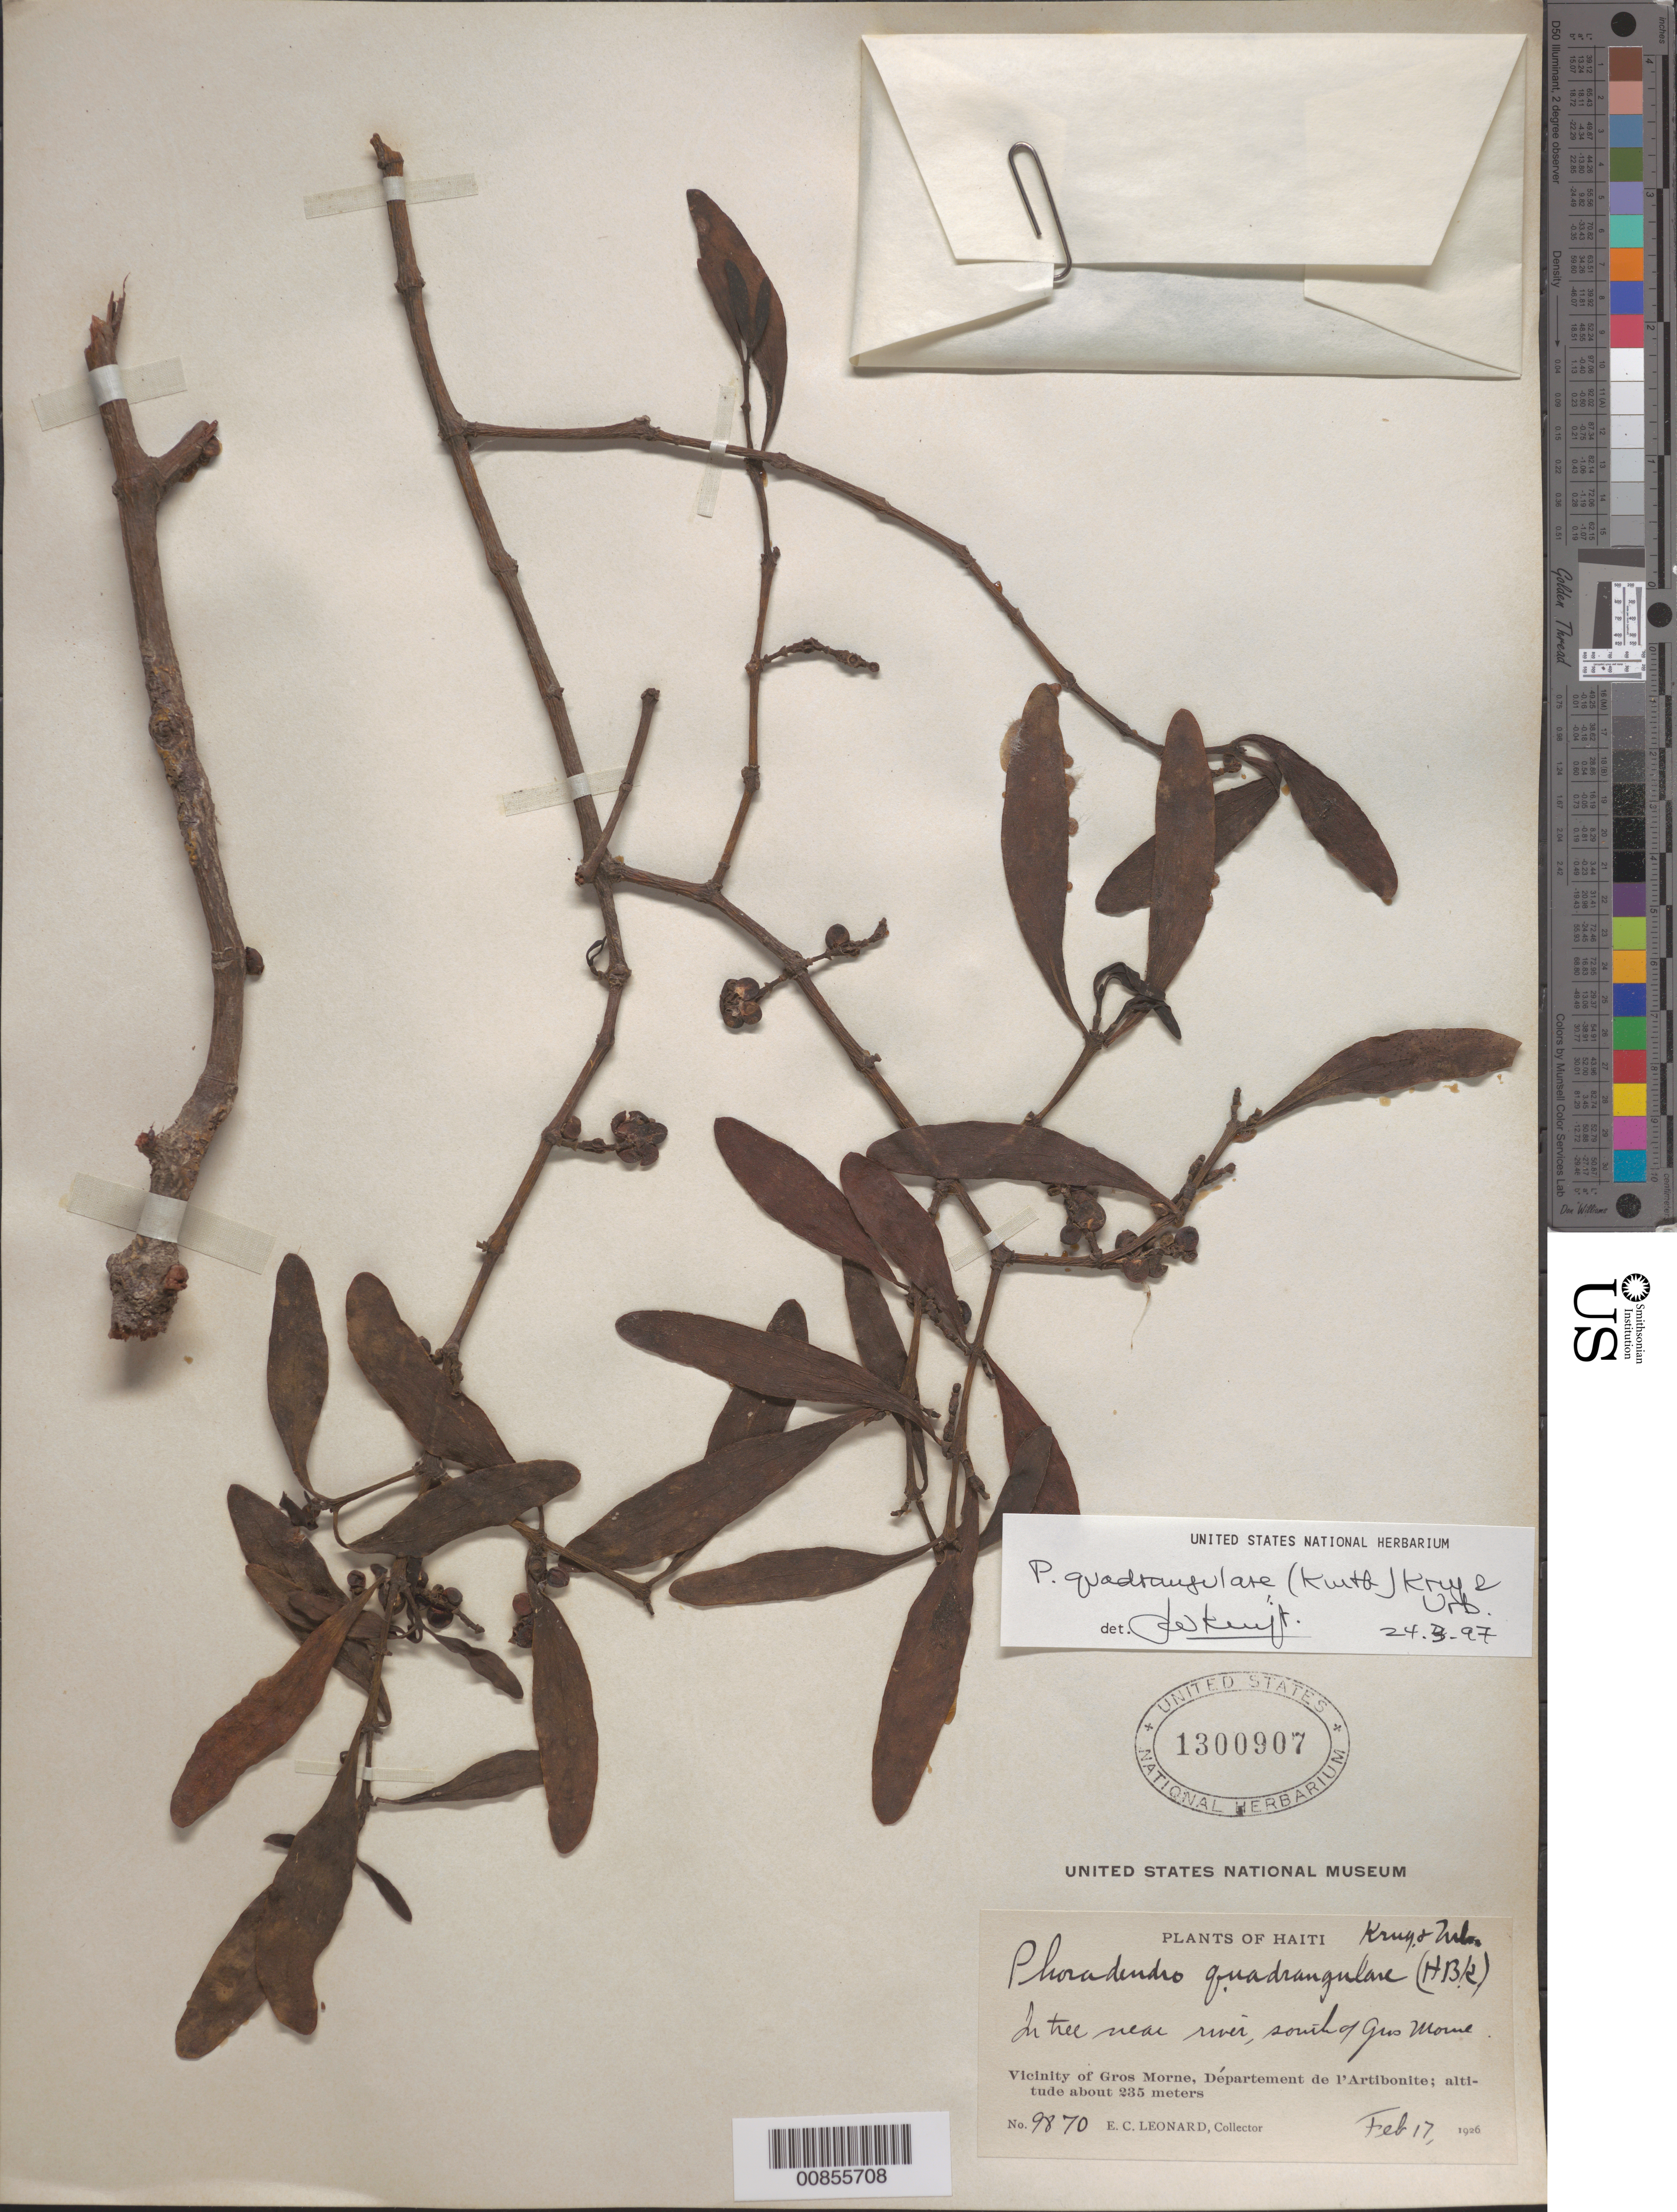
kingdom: Plantae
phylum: Tracheophyta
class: Magnoliopsida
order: Santalales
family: Viscaceae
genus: Phoradendron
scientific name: Phoradendron quadrangulare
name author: (Kunth) Griseb.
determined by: Kuijt, Job, (CANADA)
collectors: E. C. Leonard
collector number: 9870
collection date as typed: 17 Feb 1926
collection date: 1926-02-17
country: Haiti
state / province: Artibonite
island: Hispaniola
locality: South of Gros Morne.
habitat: In tree near river.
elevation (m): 235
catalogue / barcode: US 1300907